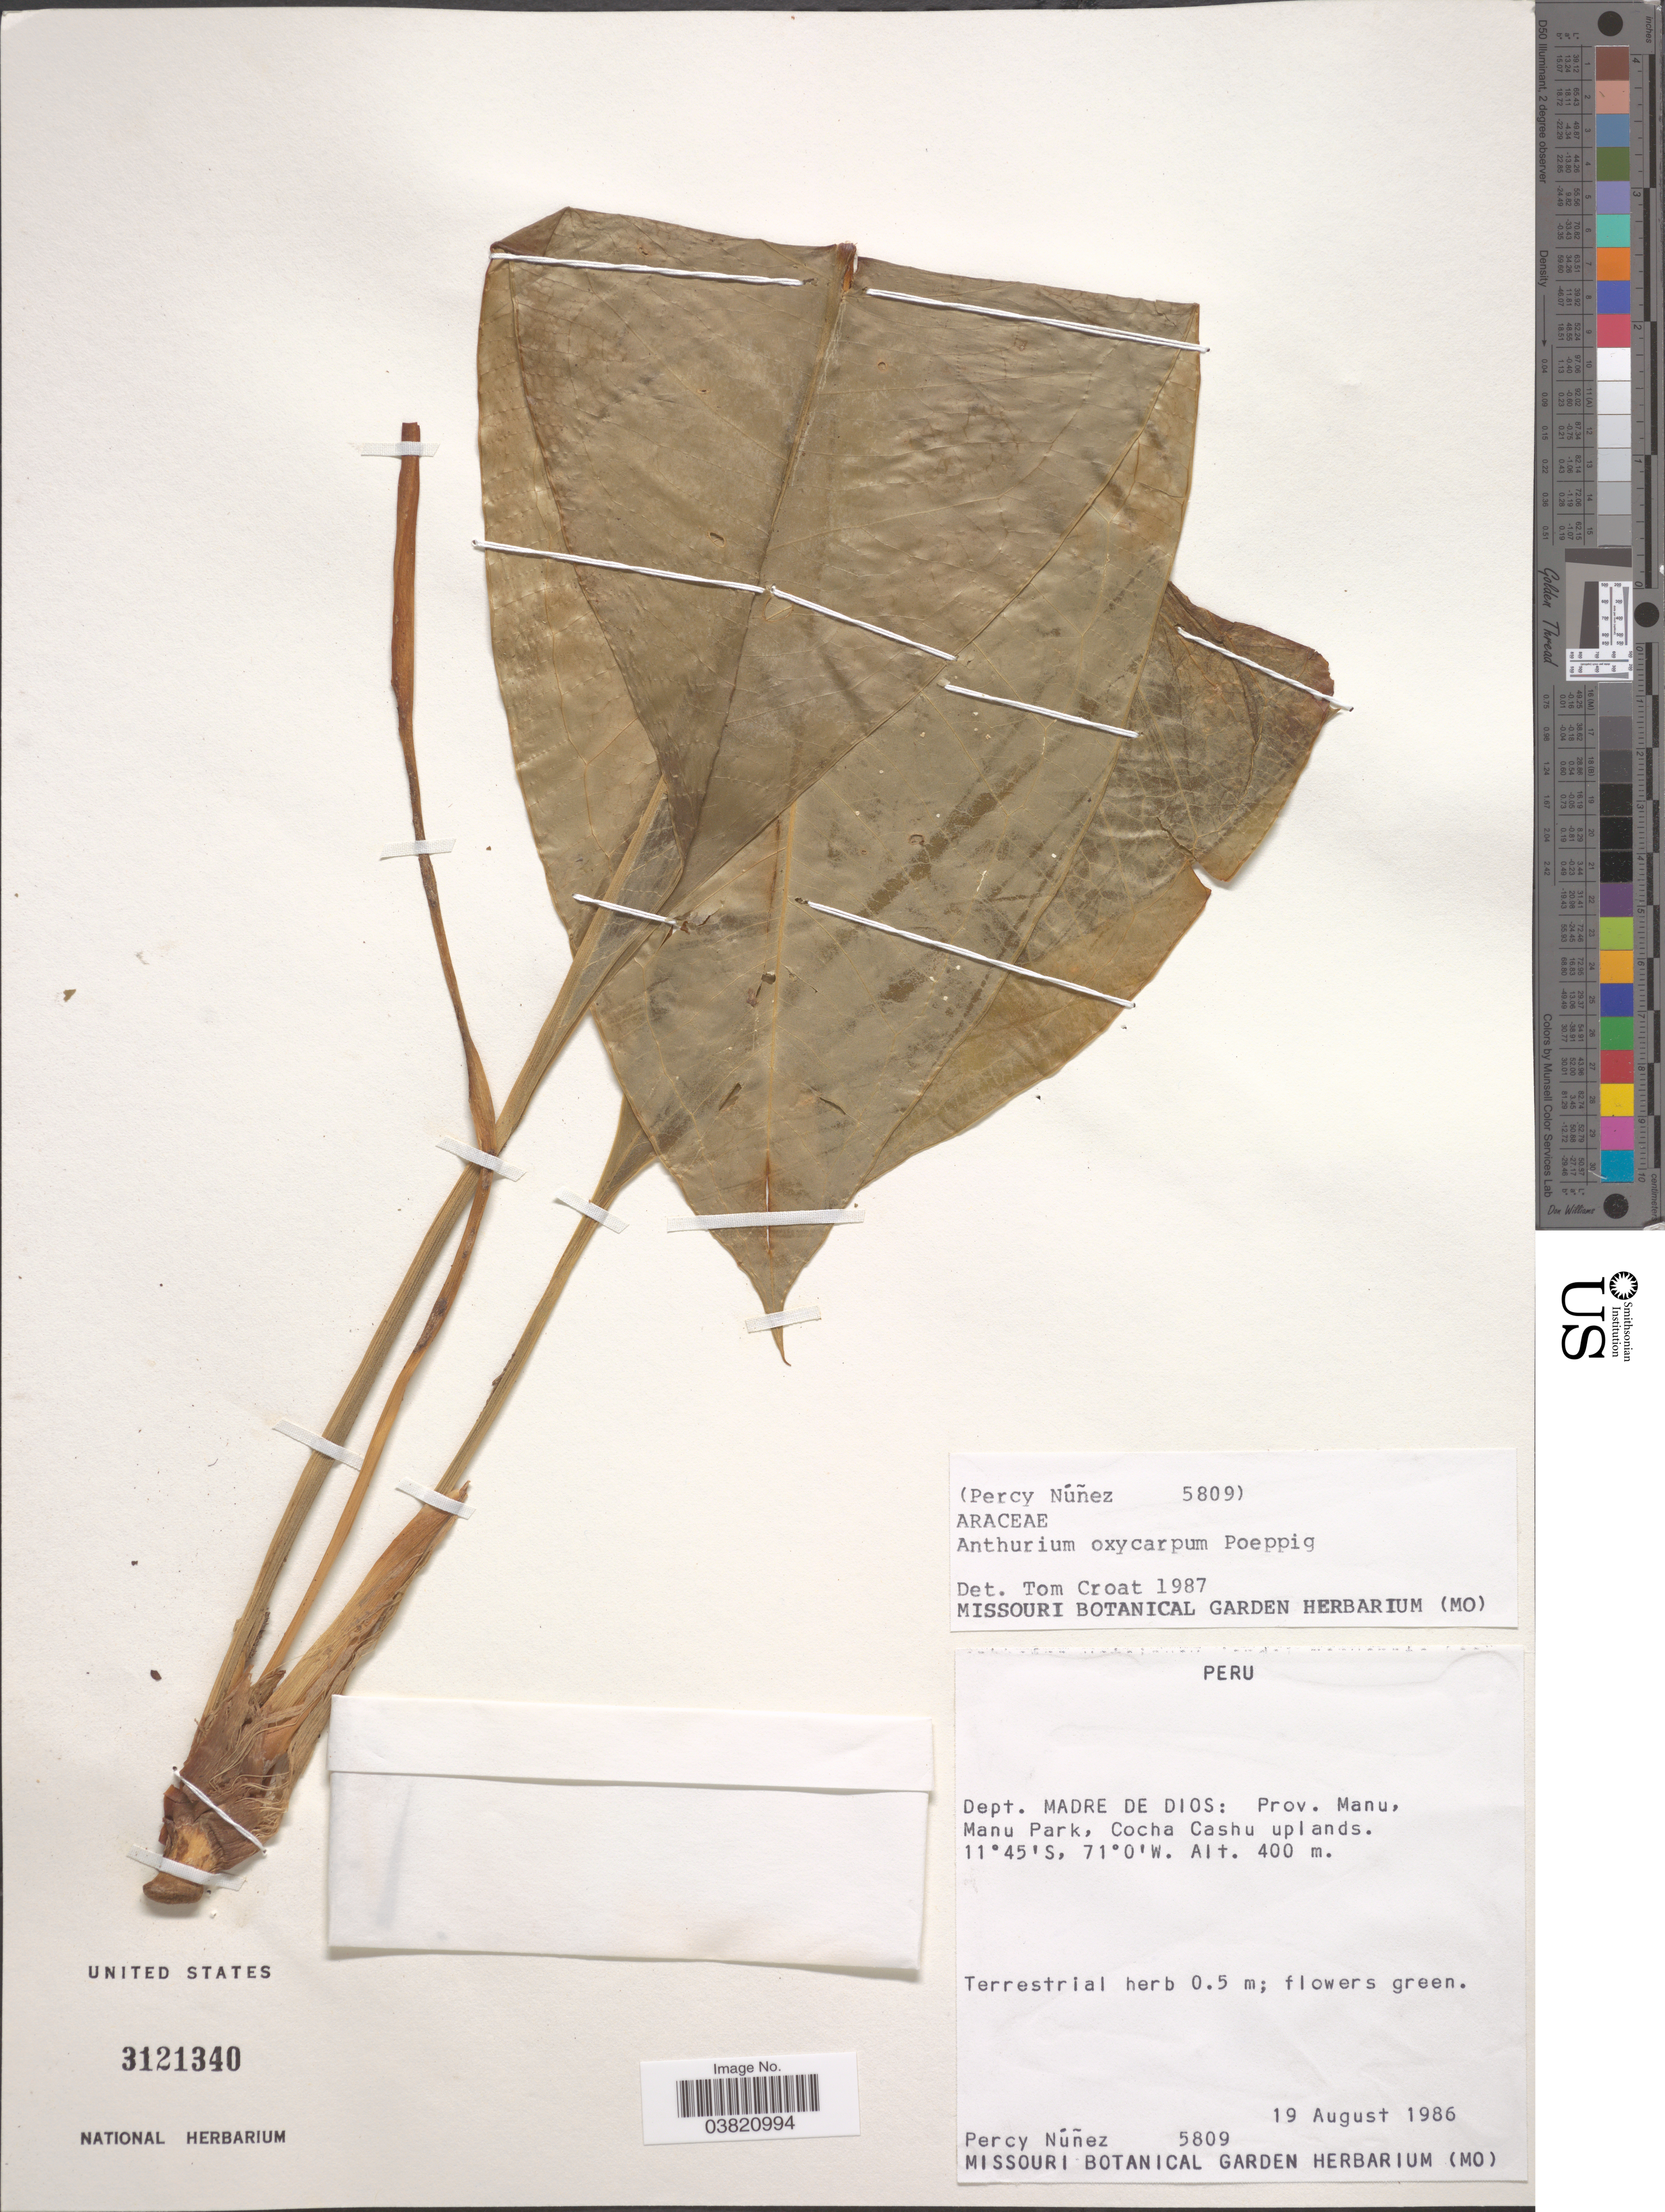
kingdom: Plantae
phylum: Tracheophyta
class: Liliopsida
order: Alismatales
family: Araceae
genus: Anthurium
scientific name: Anthurium oxycarpum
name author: Poepp.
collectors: P. Nuñez V.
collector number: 5809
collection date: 1986-08-19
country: Peru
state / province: Madre de Dios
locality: Dept. Madre De Dios: Prov. Manu, Manu Park, Cocha Cashu uplands.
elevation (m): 400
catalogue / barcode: US 3121340